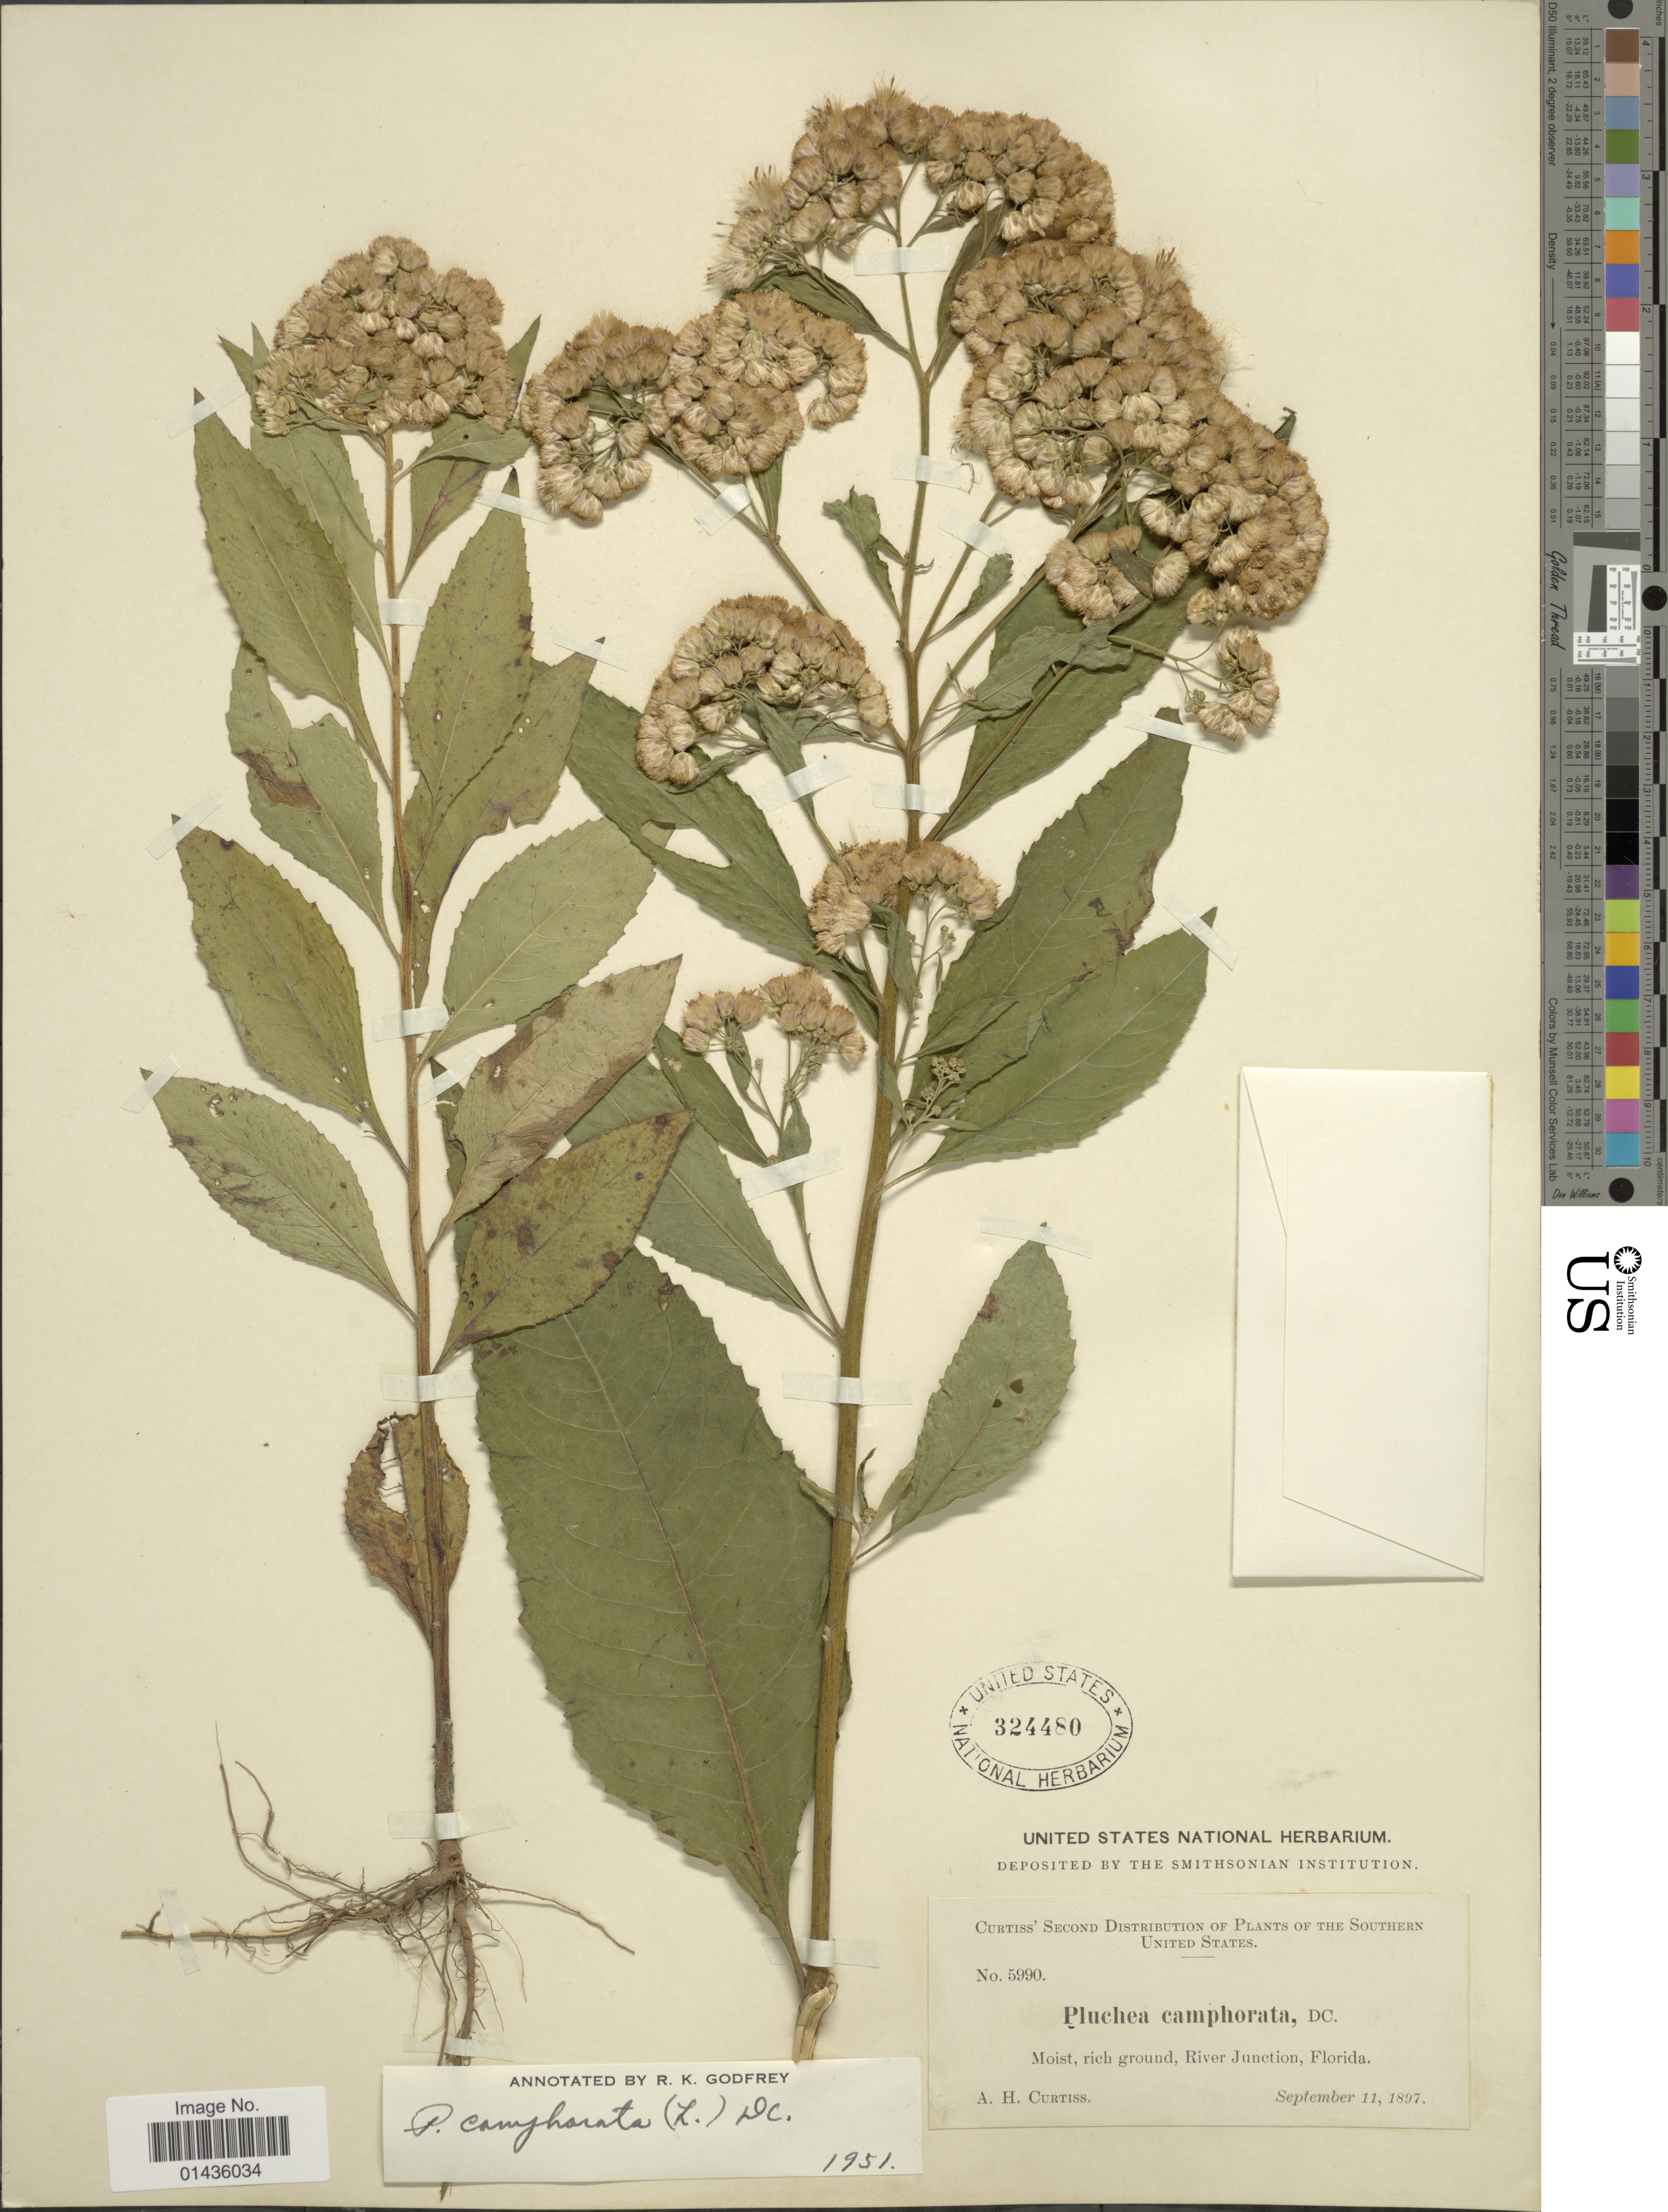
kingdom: Plantae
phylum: Tracheophyta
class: Magnoliopsida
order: Asterales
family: Asteraceae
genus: Pluchea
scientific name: Pluchea camphorata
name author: (L.) DC.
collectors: A. H. Curtiss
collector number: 5990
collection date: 1897-09-11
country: United States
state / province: Florida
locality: Southern United States, River Junction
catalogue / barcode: US 324480